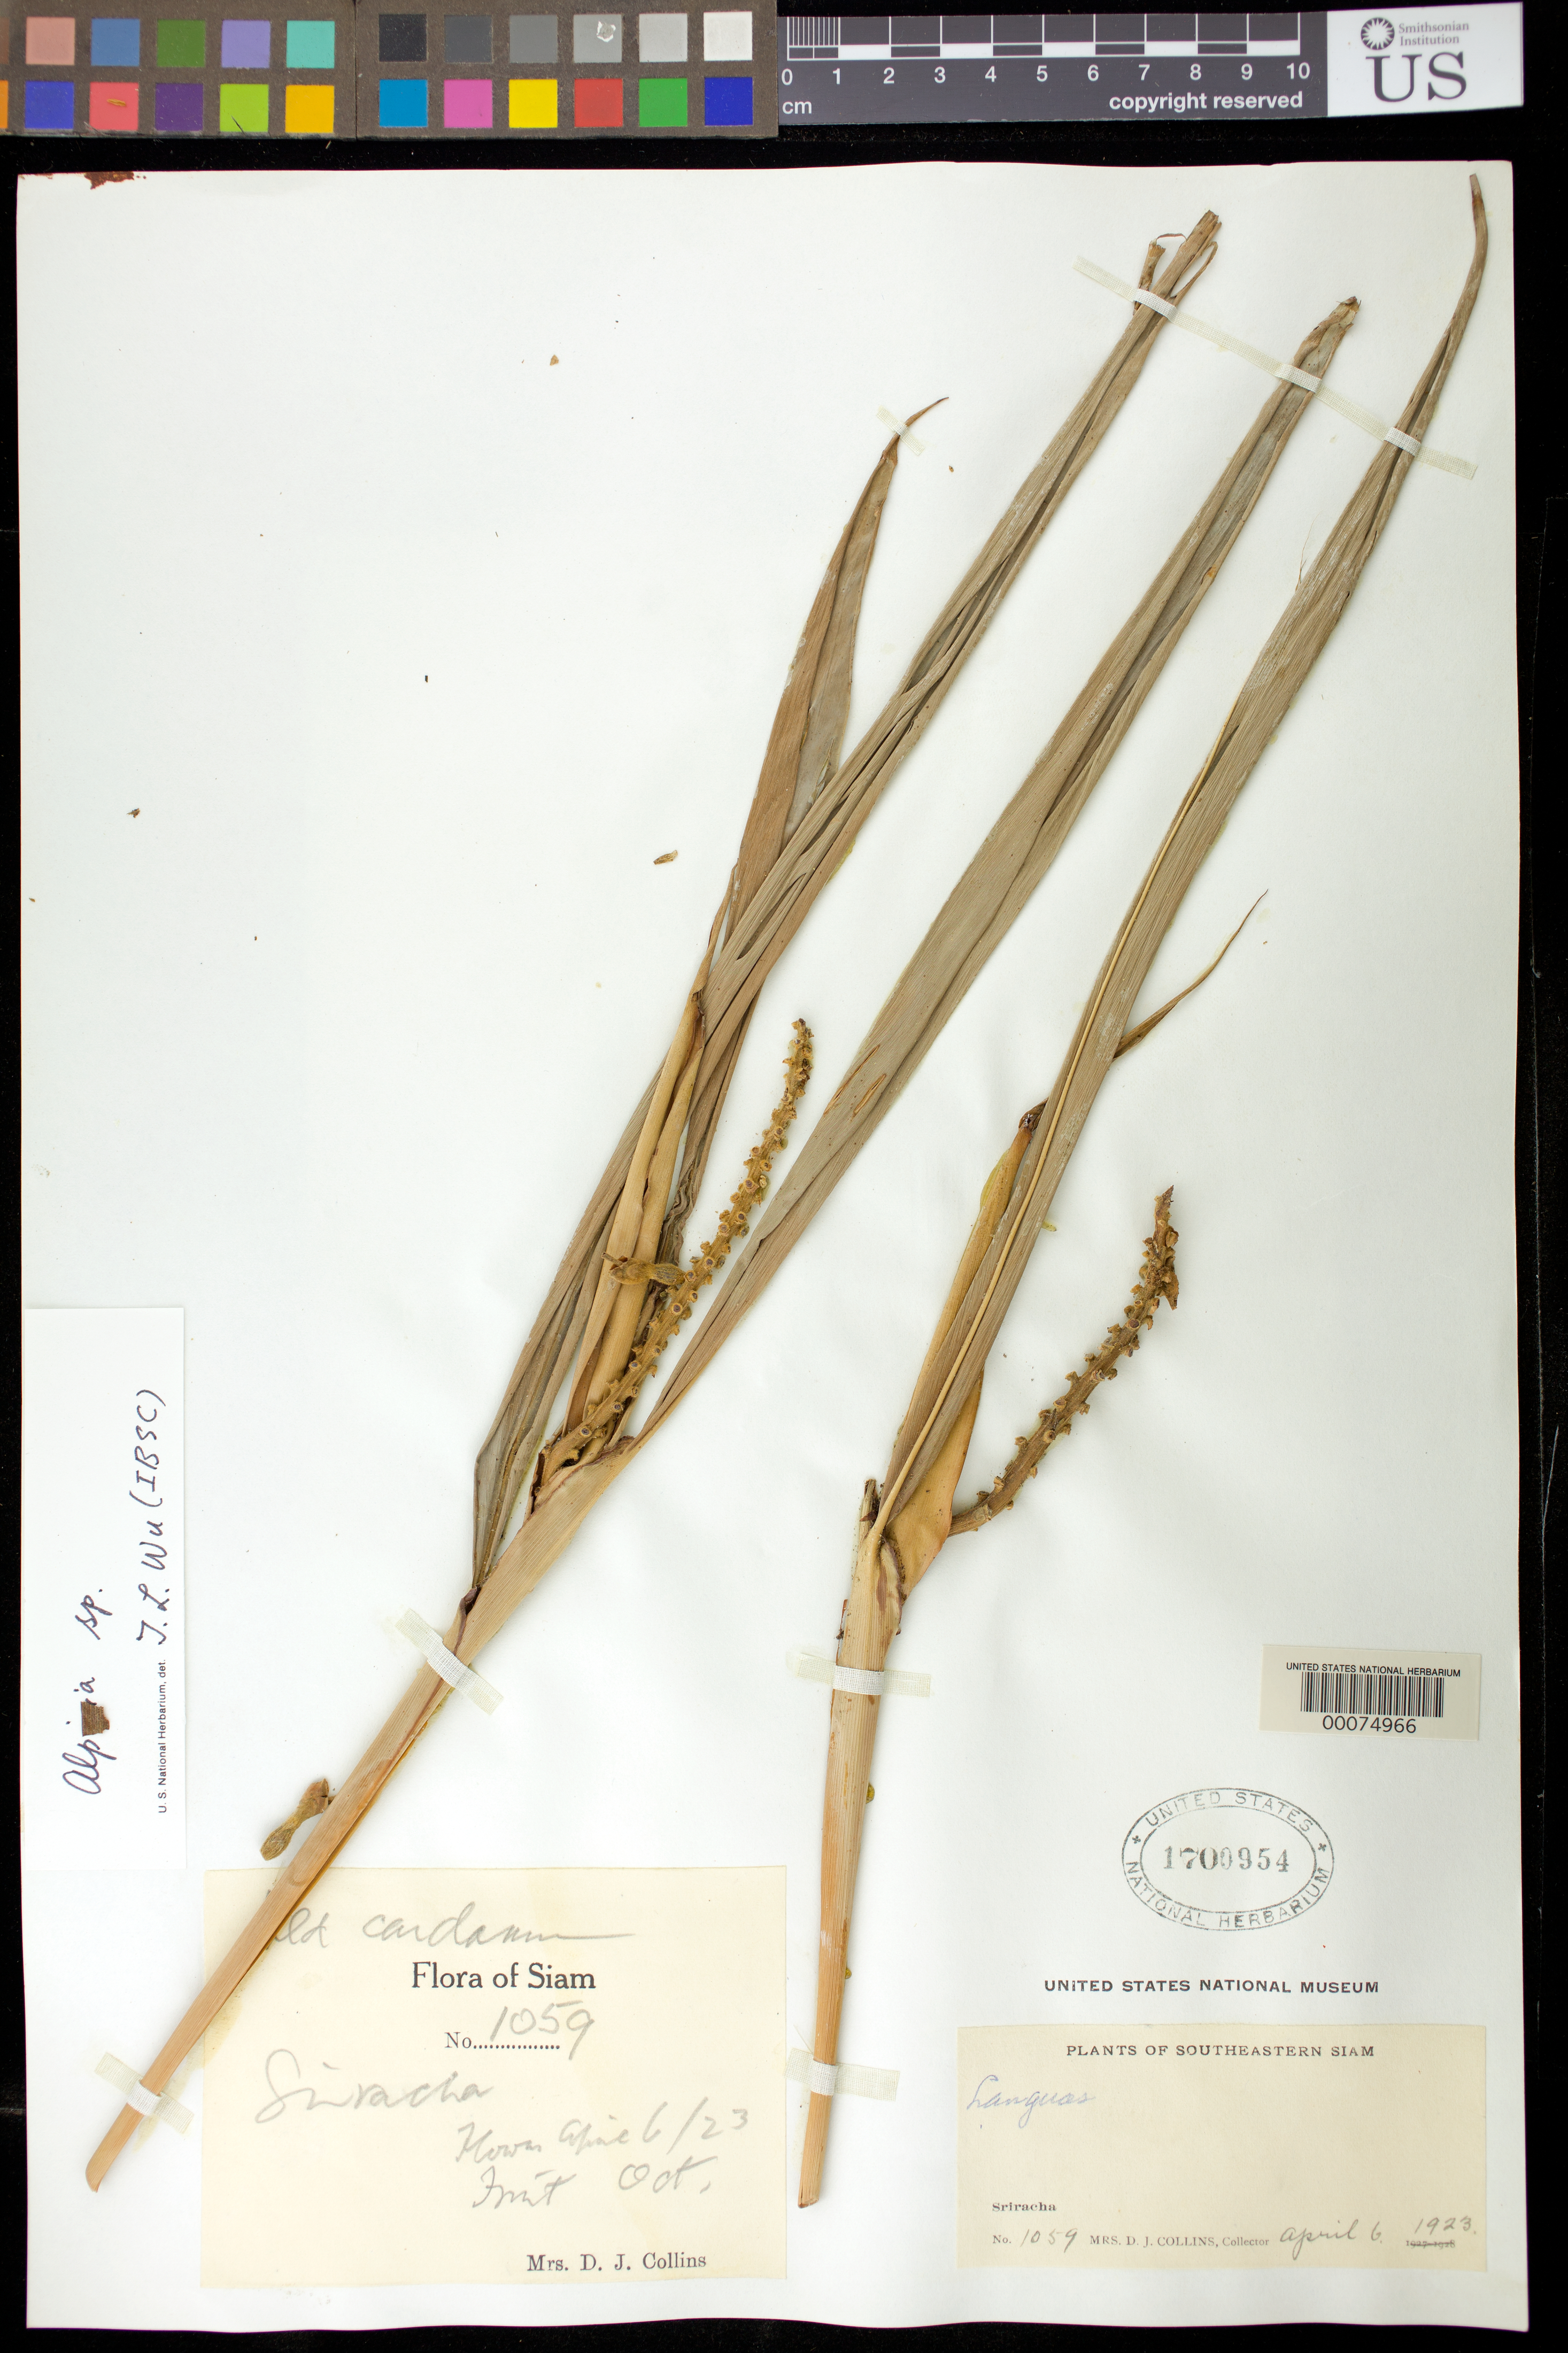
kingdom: Plantae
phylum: Tracheophyta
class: Liliopsida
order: Zingiberales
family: Zingiberaceae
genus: Alpinia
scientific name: Alpinia sp.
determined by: Wu, Te-Ling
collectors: Mrs. D. J. Collins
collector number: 1059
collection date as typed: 06 Apr 1923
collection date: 1923-04-06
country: Thailand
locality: Plants of southeastern siam, sriracha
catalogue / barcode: US 1700954